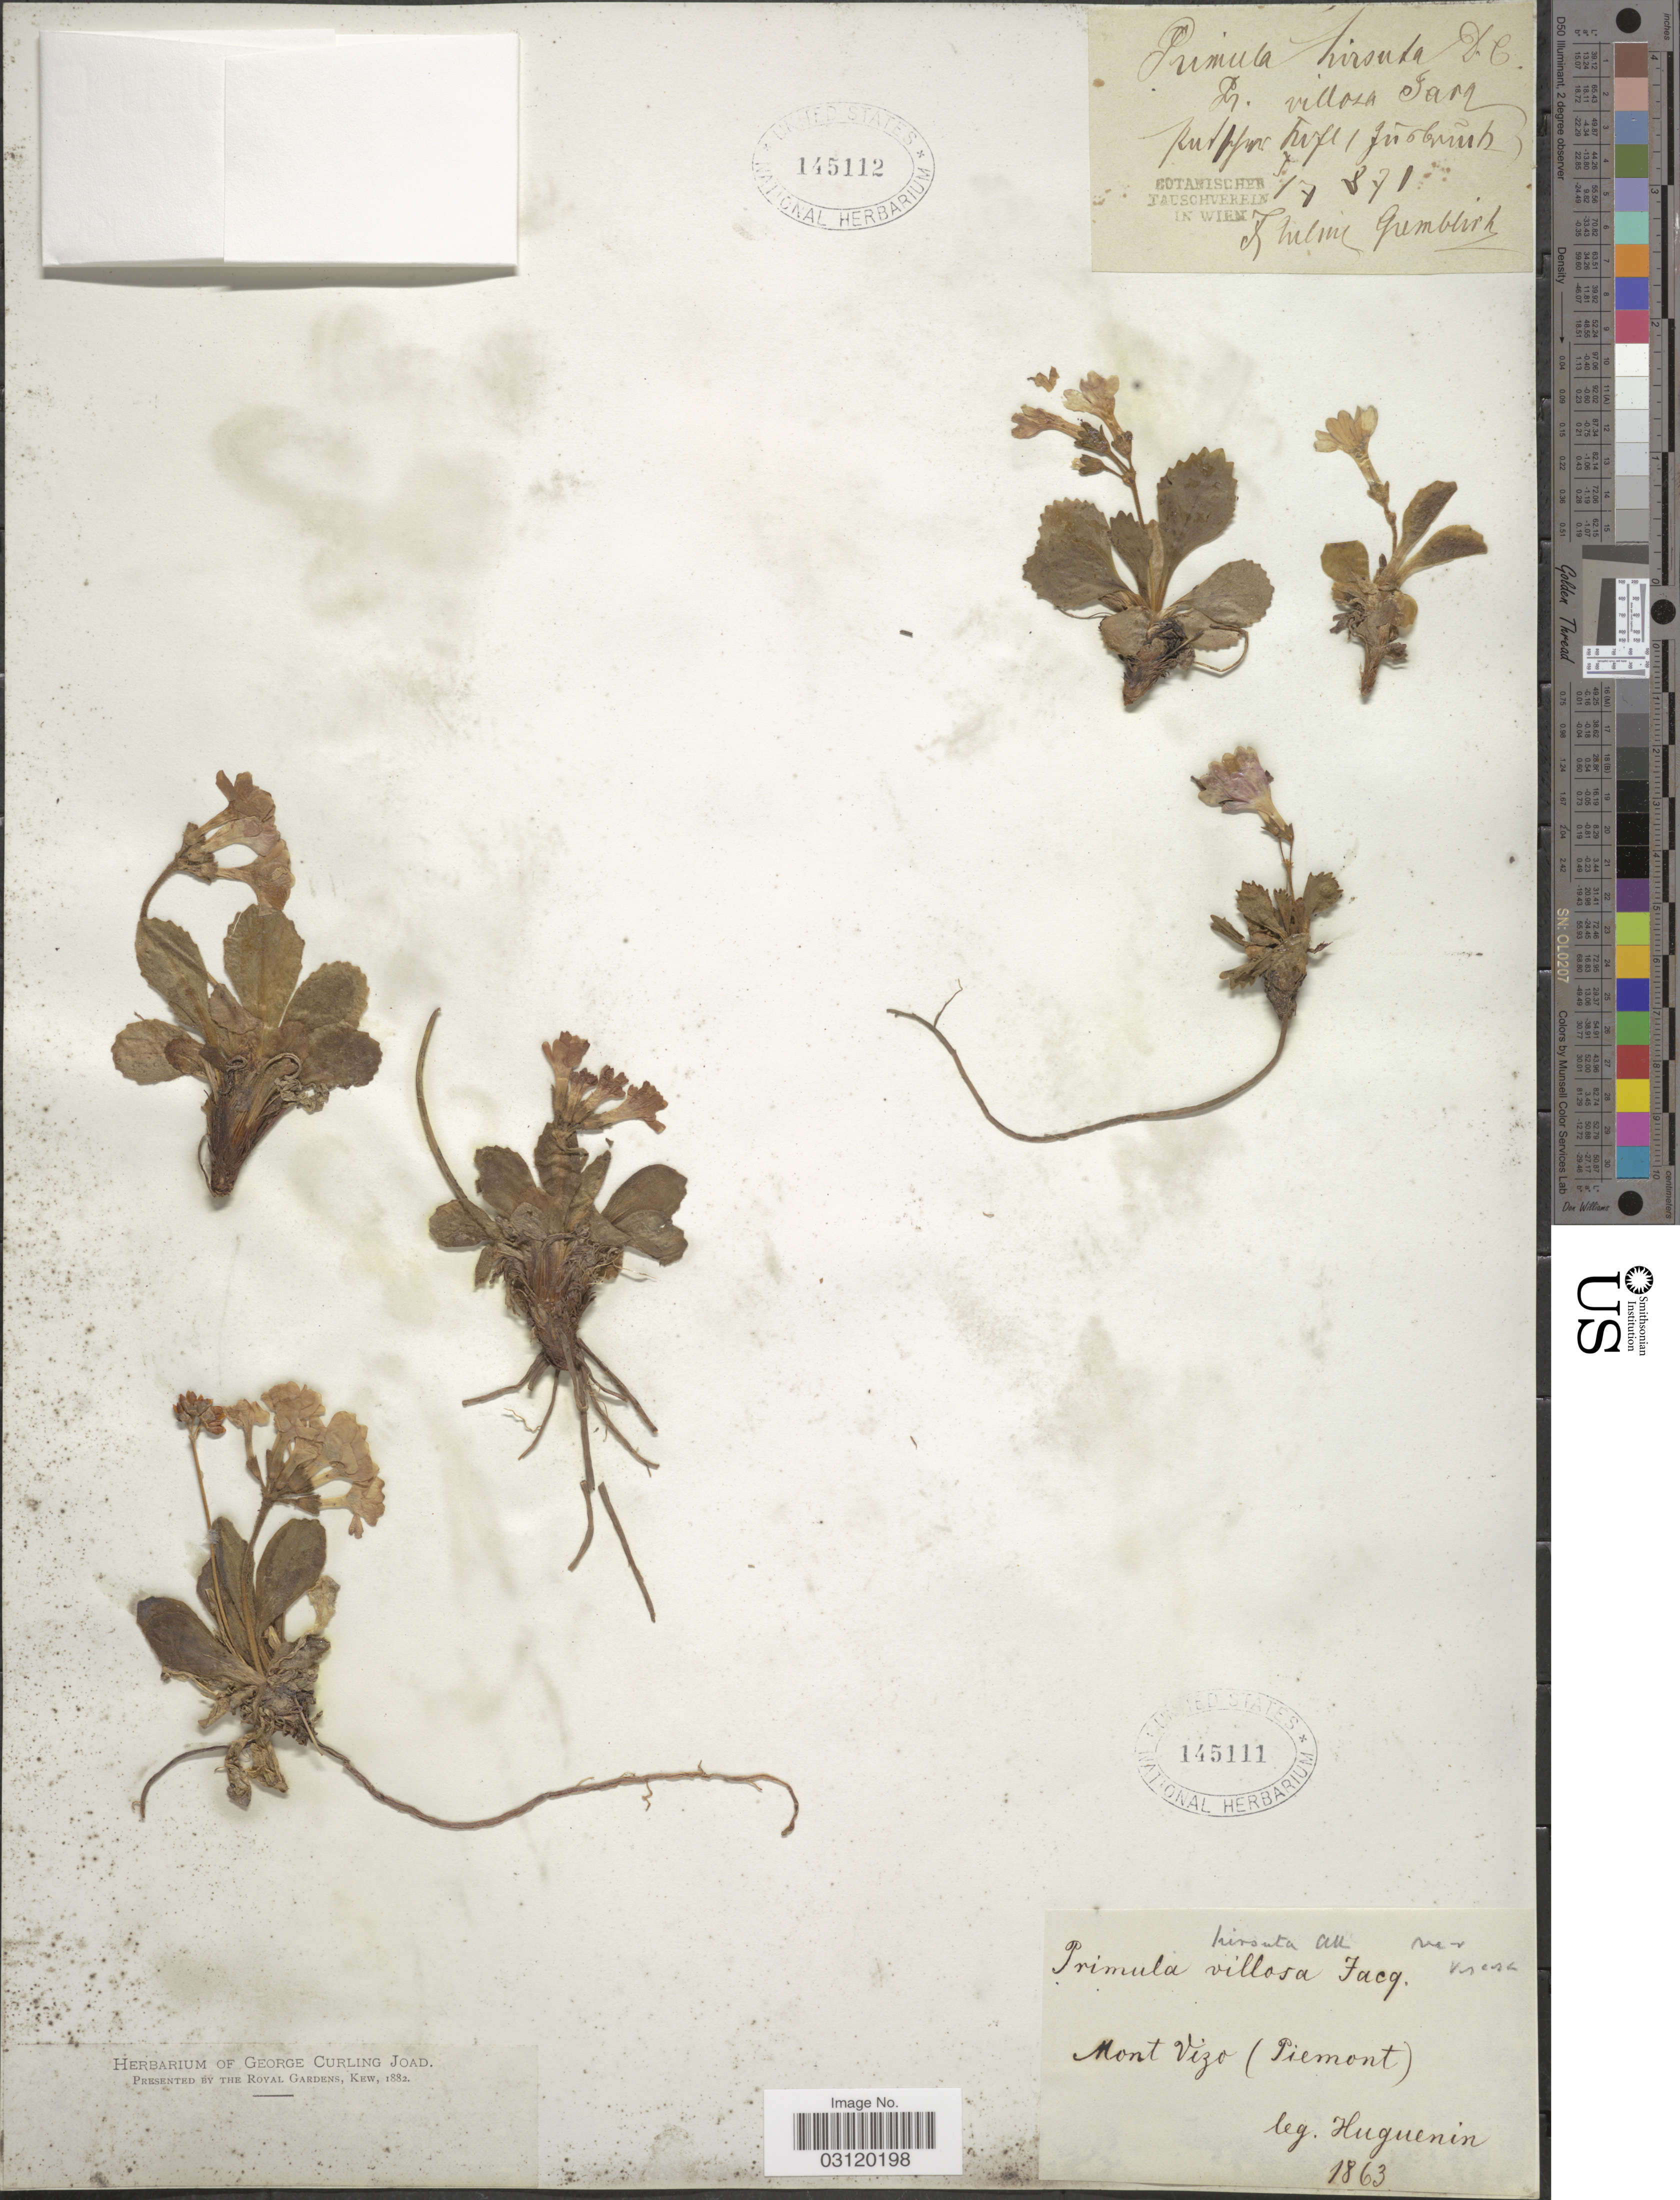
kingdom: Plantae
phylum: Tracheophyta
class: Magnoliopsida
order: Ericales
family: Primulaceae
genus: Primula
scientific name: Primula hirsuta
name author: All.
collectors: Huguenin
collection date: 1863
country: Italy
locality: Mont Vizo (Piemont).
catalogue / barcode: US 145111